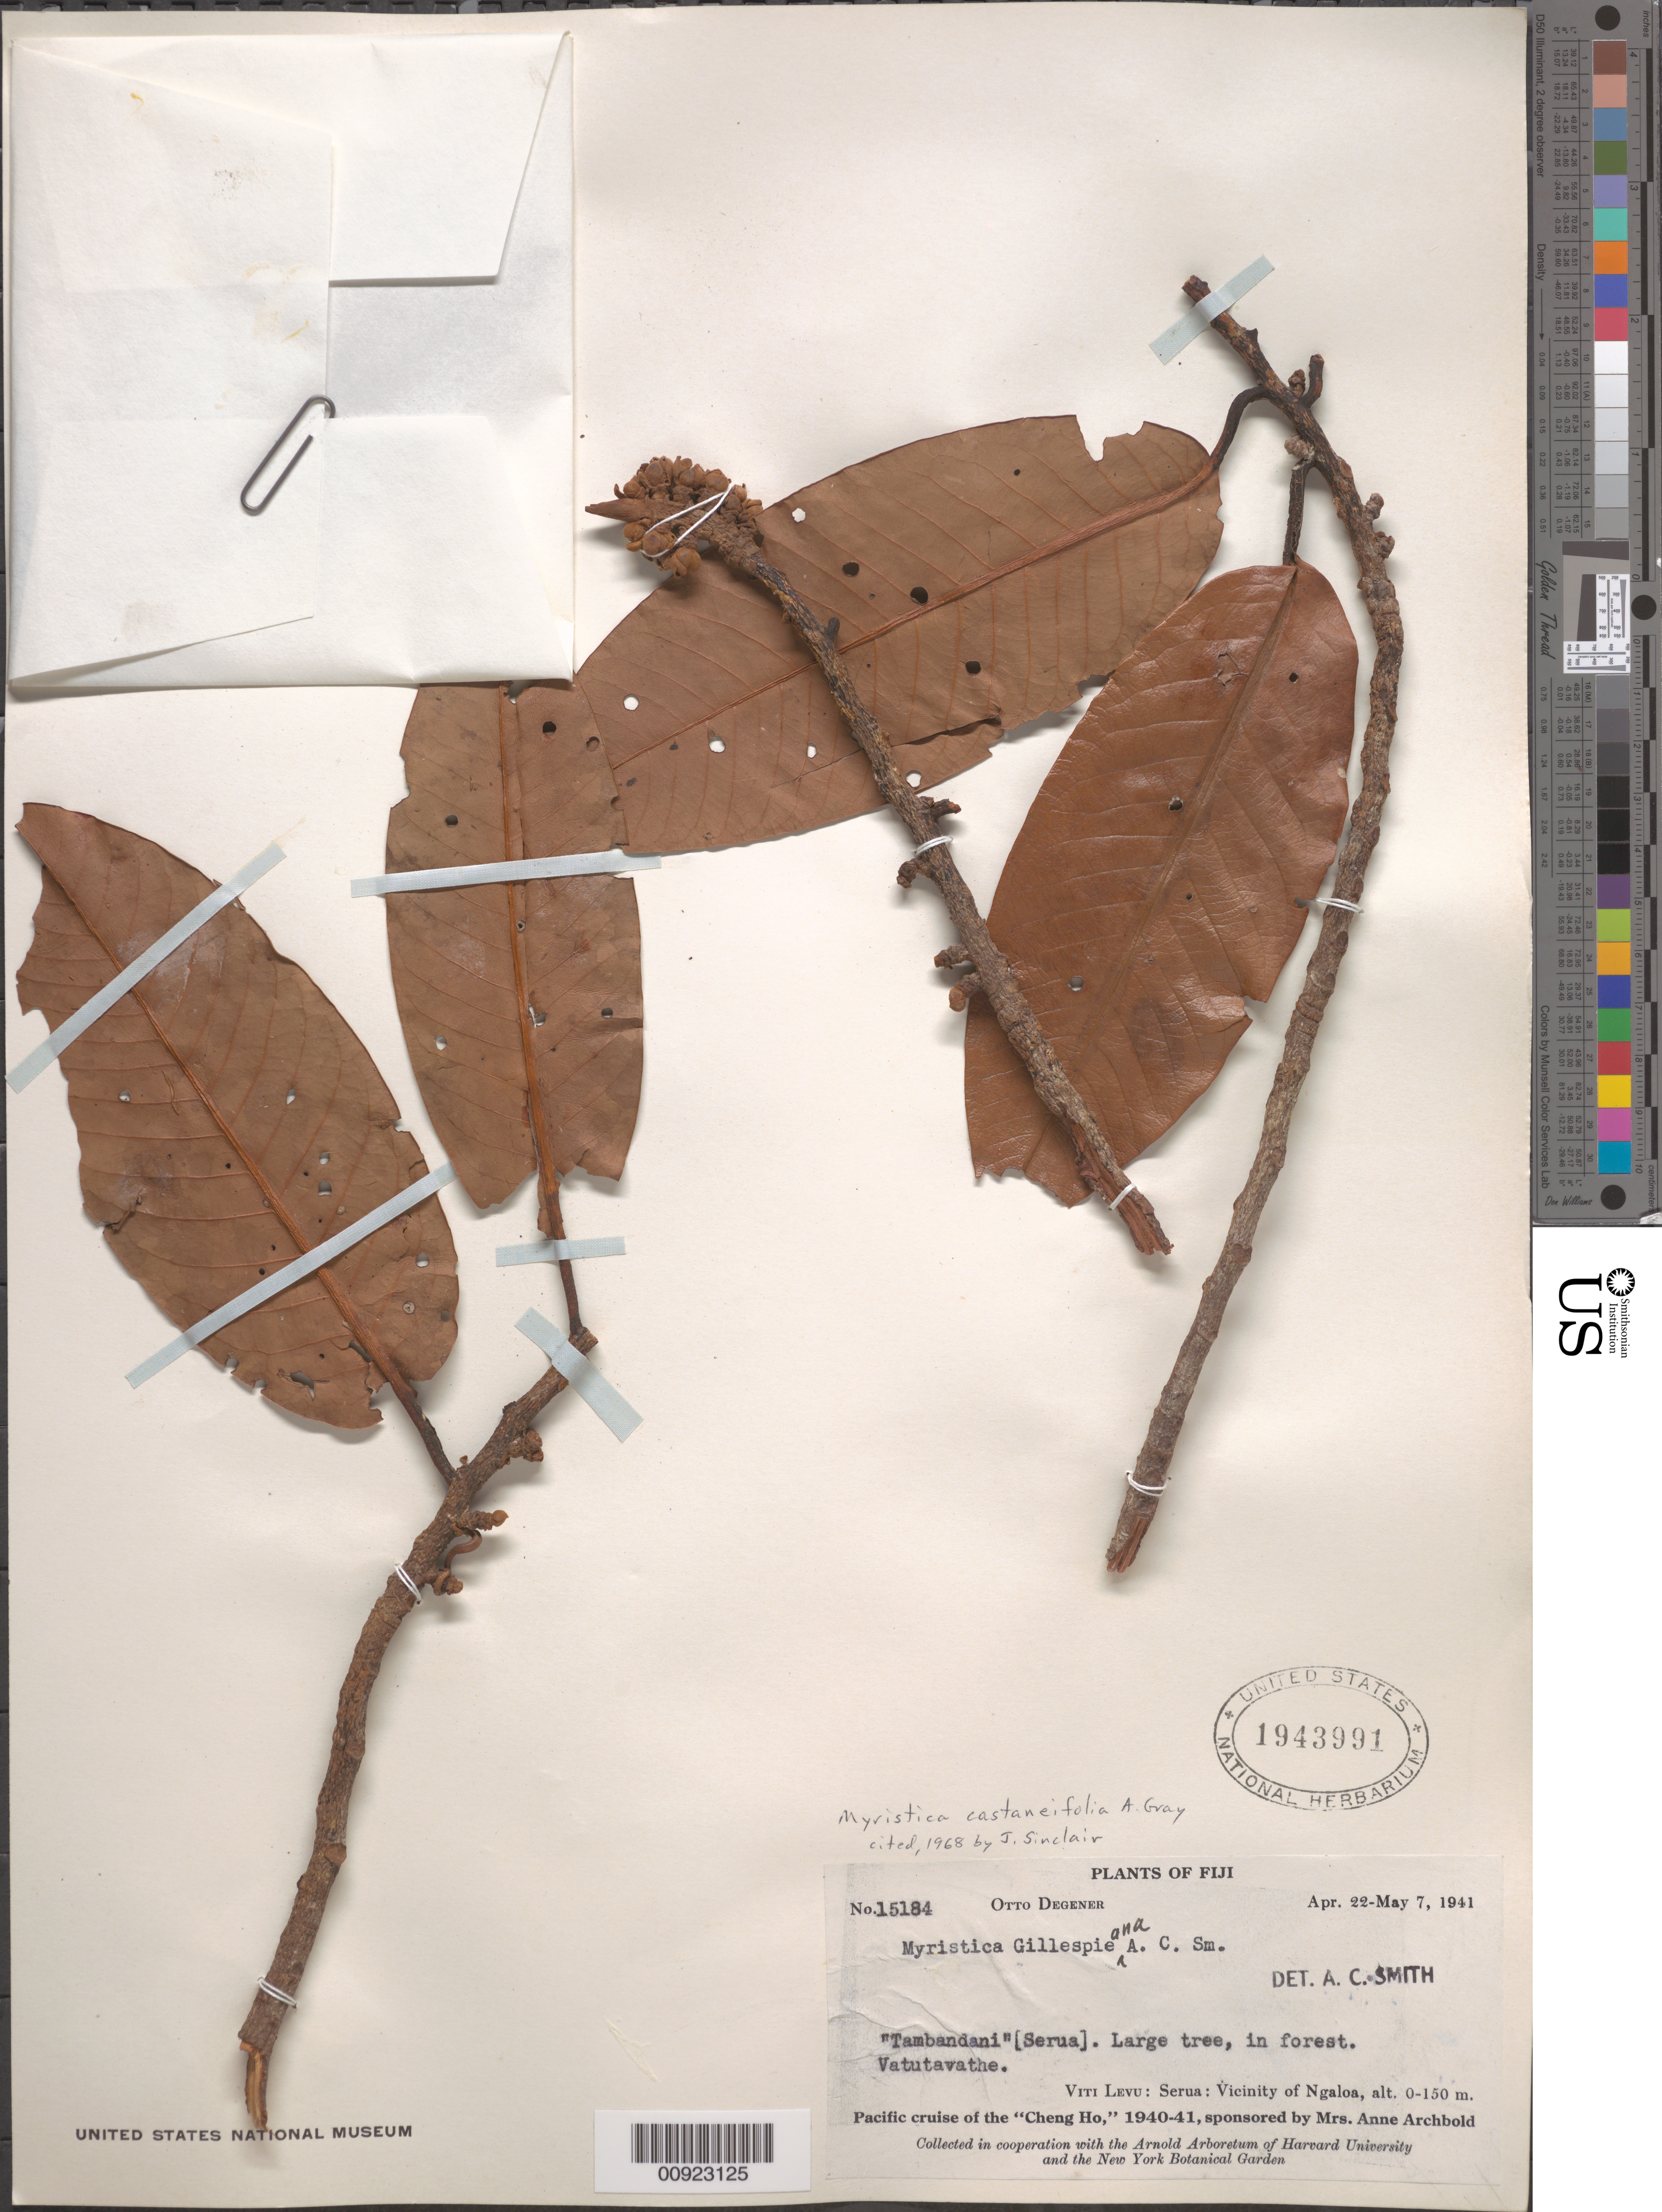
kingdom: Plantae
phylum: Tracheophyta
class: Magnoliopsida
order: Magnoliales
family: Myristicaceae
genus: Myristica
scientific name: Myristica castaneifolia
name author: A. Gray in Wilkes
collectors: O. Degener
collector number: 15184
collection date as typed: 22 Apr 1941 to 07 May 1941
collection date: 1941-04-22/1941-05-07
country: Fiji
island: Viti Levu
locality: Serua: vicinity of Ngaloa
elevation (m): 0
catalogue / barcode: US 1943991